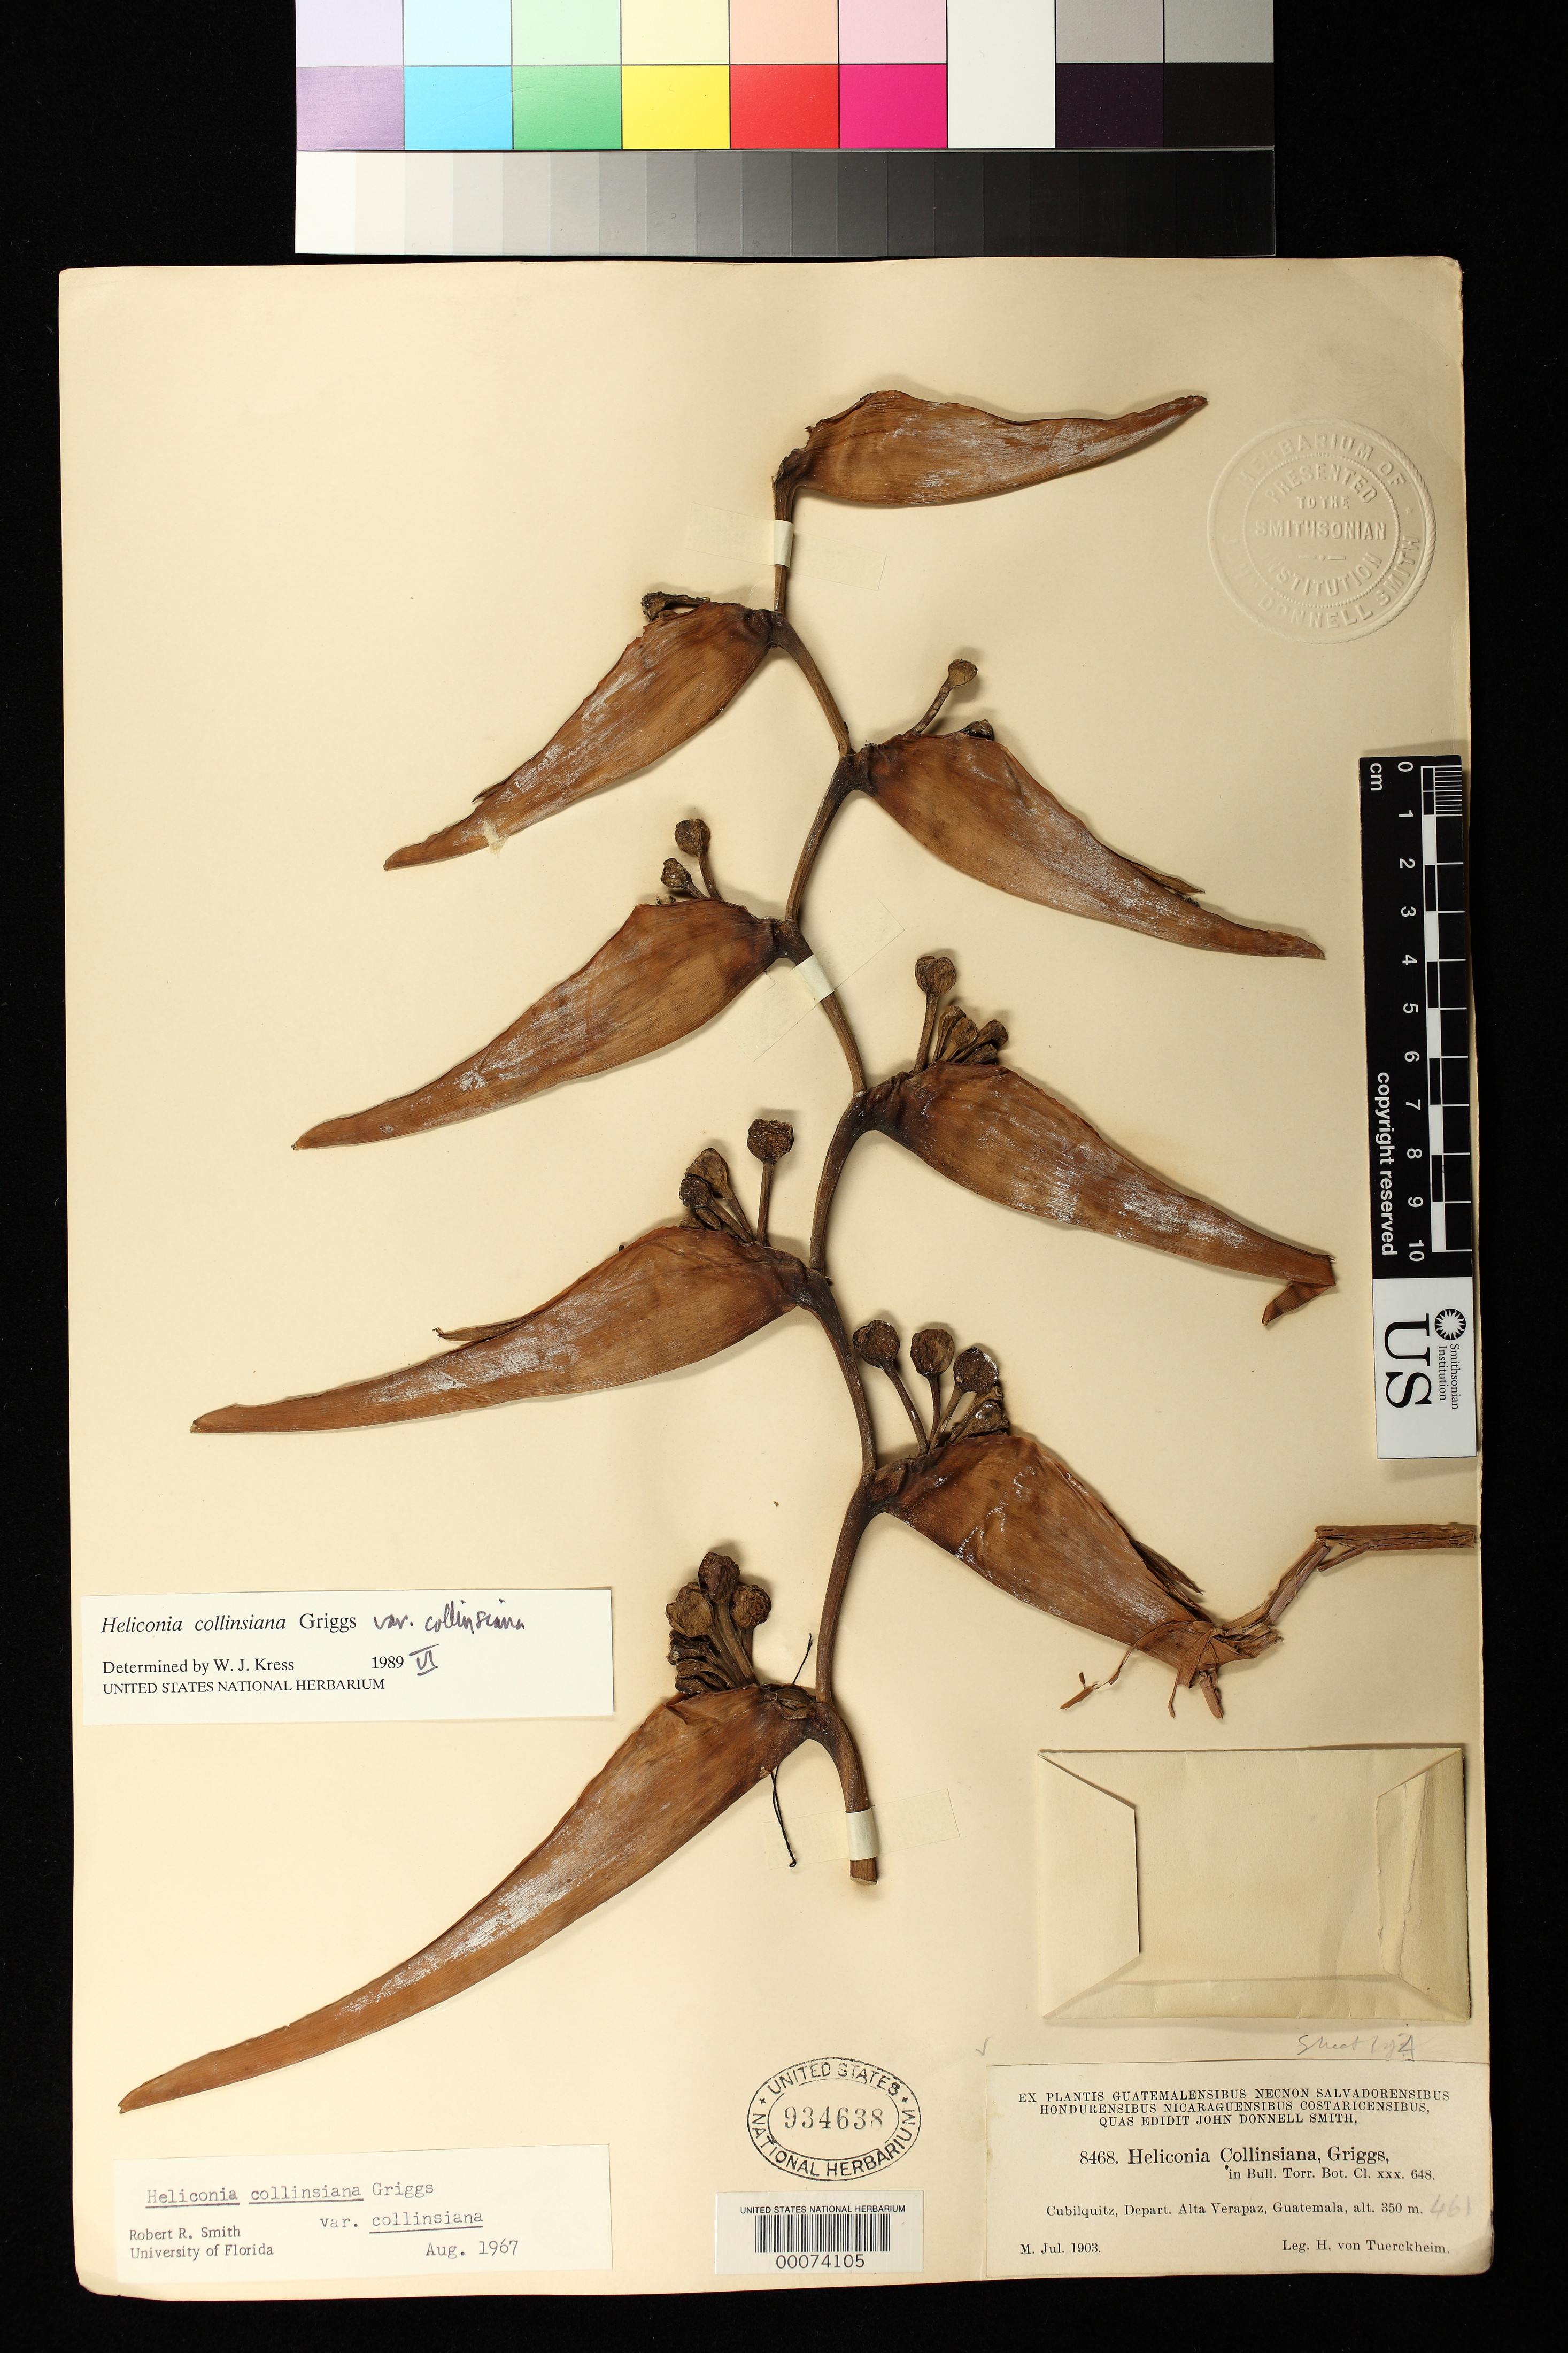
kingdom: Plantae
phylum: Tracheophyta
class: Liliopsida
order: Zingiberales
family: Heliconiaceae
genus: Heliconia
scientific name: Heliconia collinsiana var. collinsiana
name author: R.F. Griggs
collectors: H. von Türckheim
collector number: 8468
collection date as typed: Jul 1903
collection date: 1903-07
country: Guatemala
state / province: Alta Verapaz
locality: Cubilquitz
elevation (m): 350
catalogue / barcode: US 934638